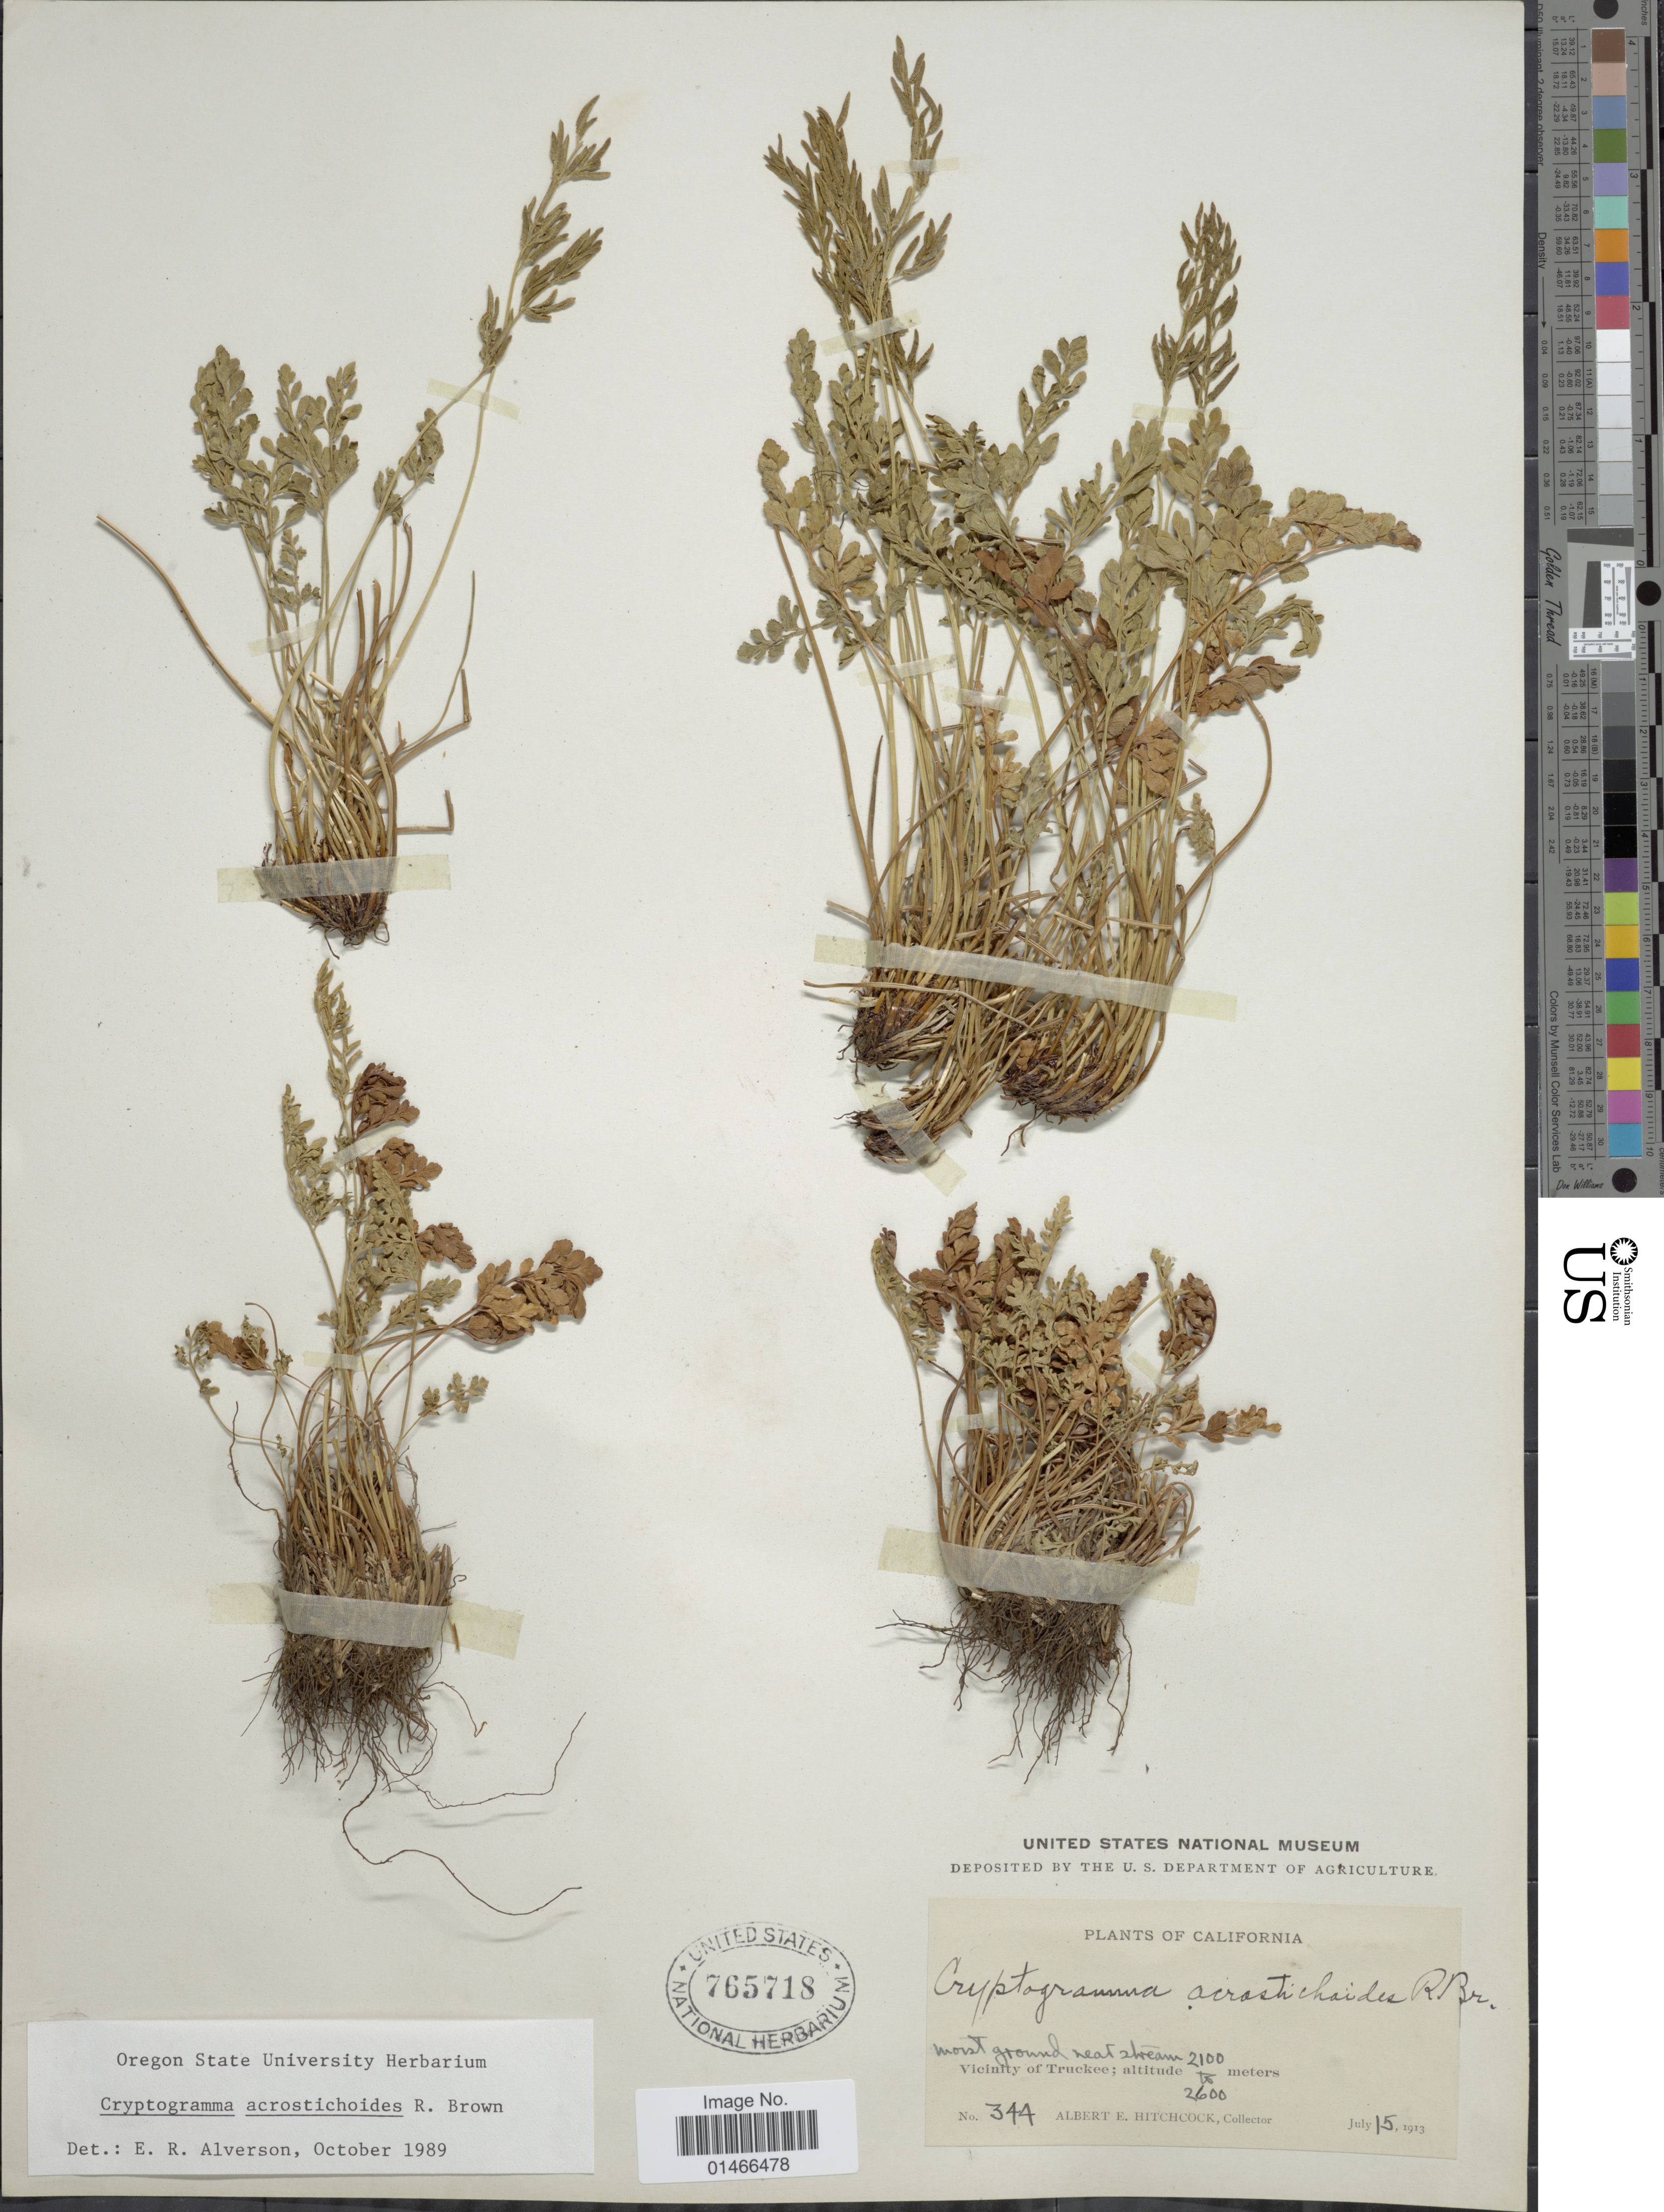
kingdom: Plantae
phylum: Tracheophyta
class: Polypodiopsida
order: Polypodiales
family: Pteridaceae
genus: Cryptogramma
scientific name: Cryptogramma acrostichoides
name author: R. Br.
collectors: A. Hitchcock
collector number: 344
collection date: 1913-07-15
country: United States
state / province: California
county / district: Nevada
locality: Vicinity of Truckee.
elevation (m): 2100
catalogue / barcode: US 765718